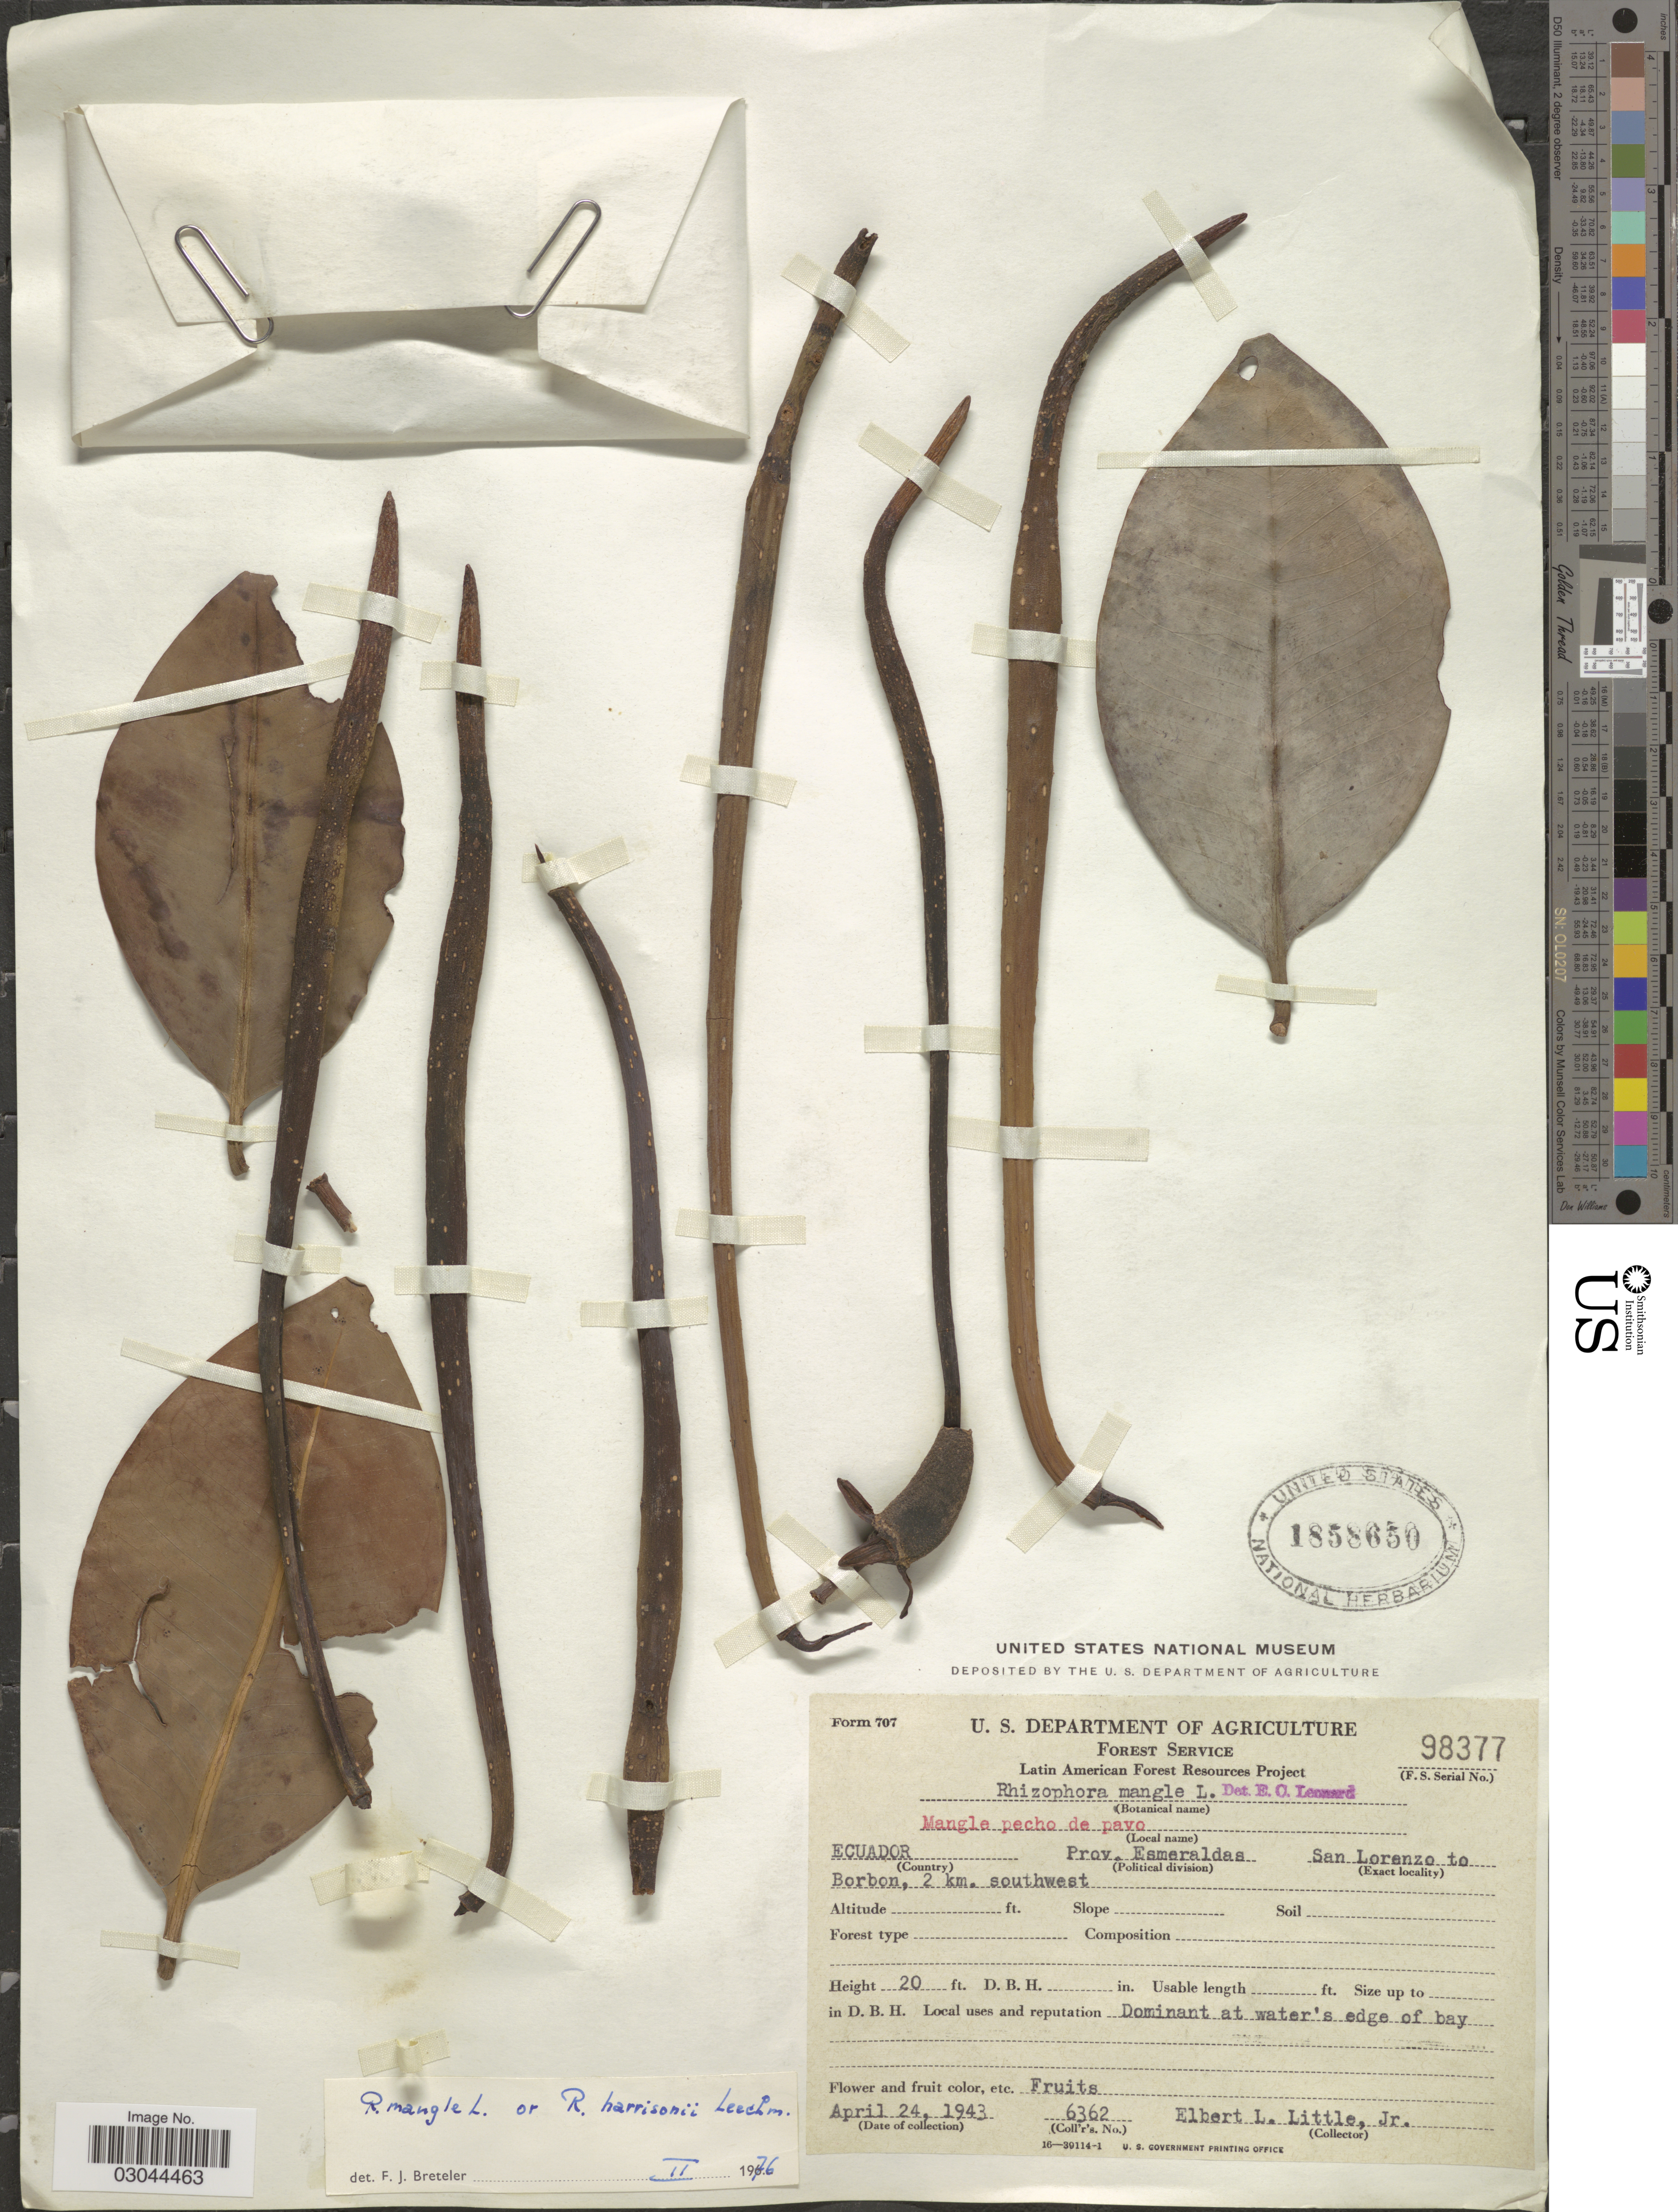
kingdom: Plantae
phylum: Tracheophyta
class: Magnoliopsida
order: Malpighiales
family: Rhizophoraceae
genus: Rhizophora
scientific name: Rhizophora mangle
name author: L.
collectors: E. L. Little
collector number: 6362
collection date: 1943-04-24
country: Ecuador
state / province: Esmeraldas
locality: Prov. Esmeraldas. San Lorenzo to Borbon, 2 km. southwest.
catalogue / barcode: US 1858650